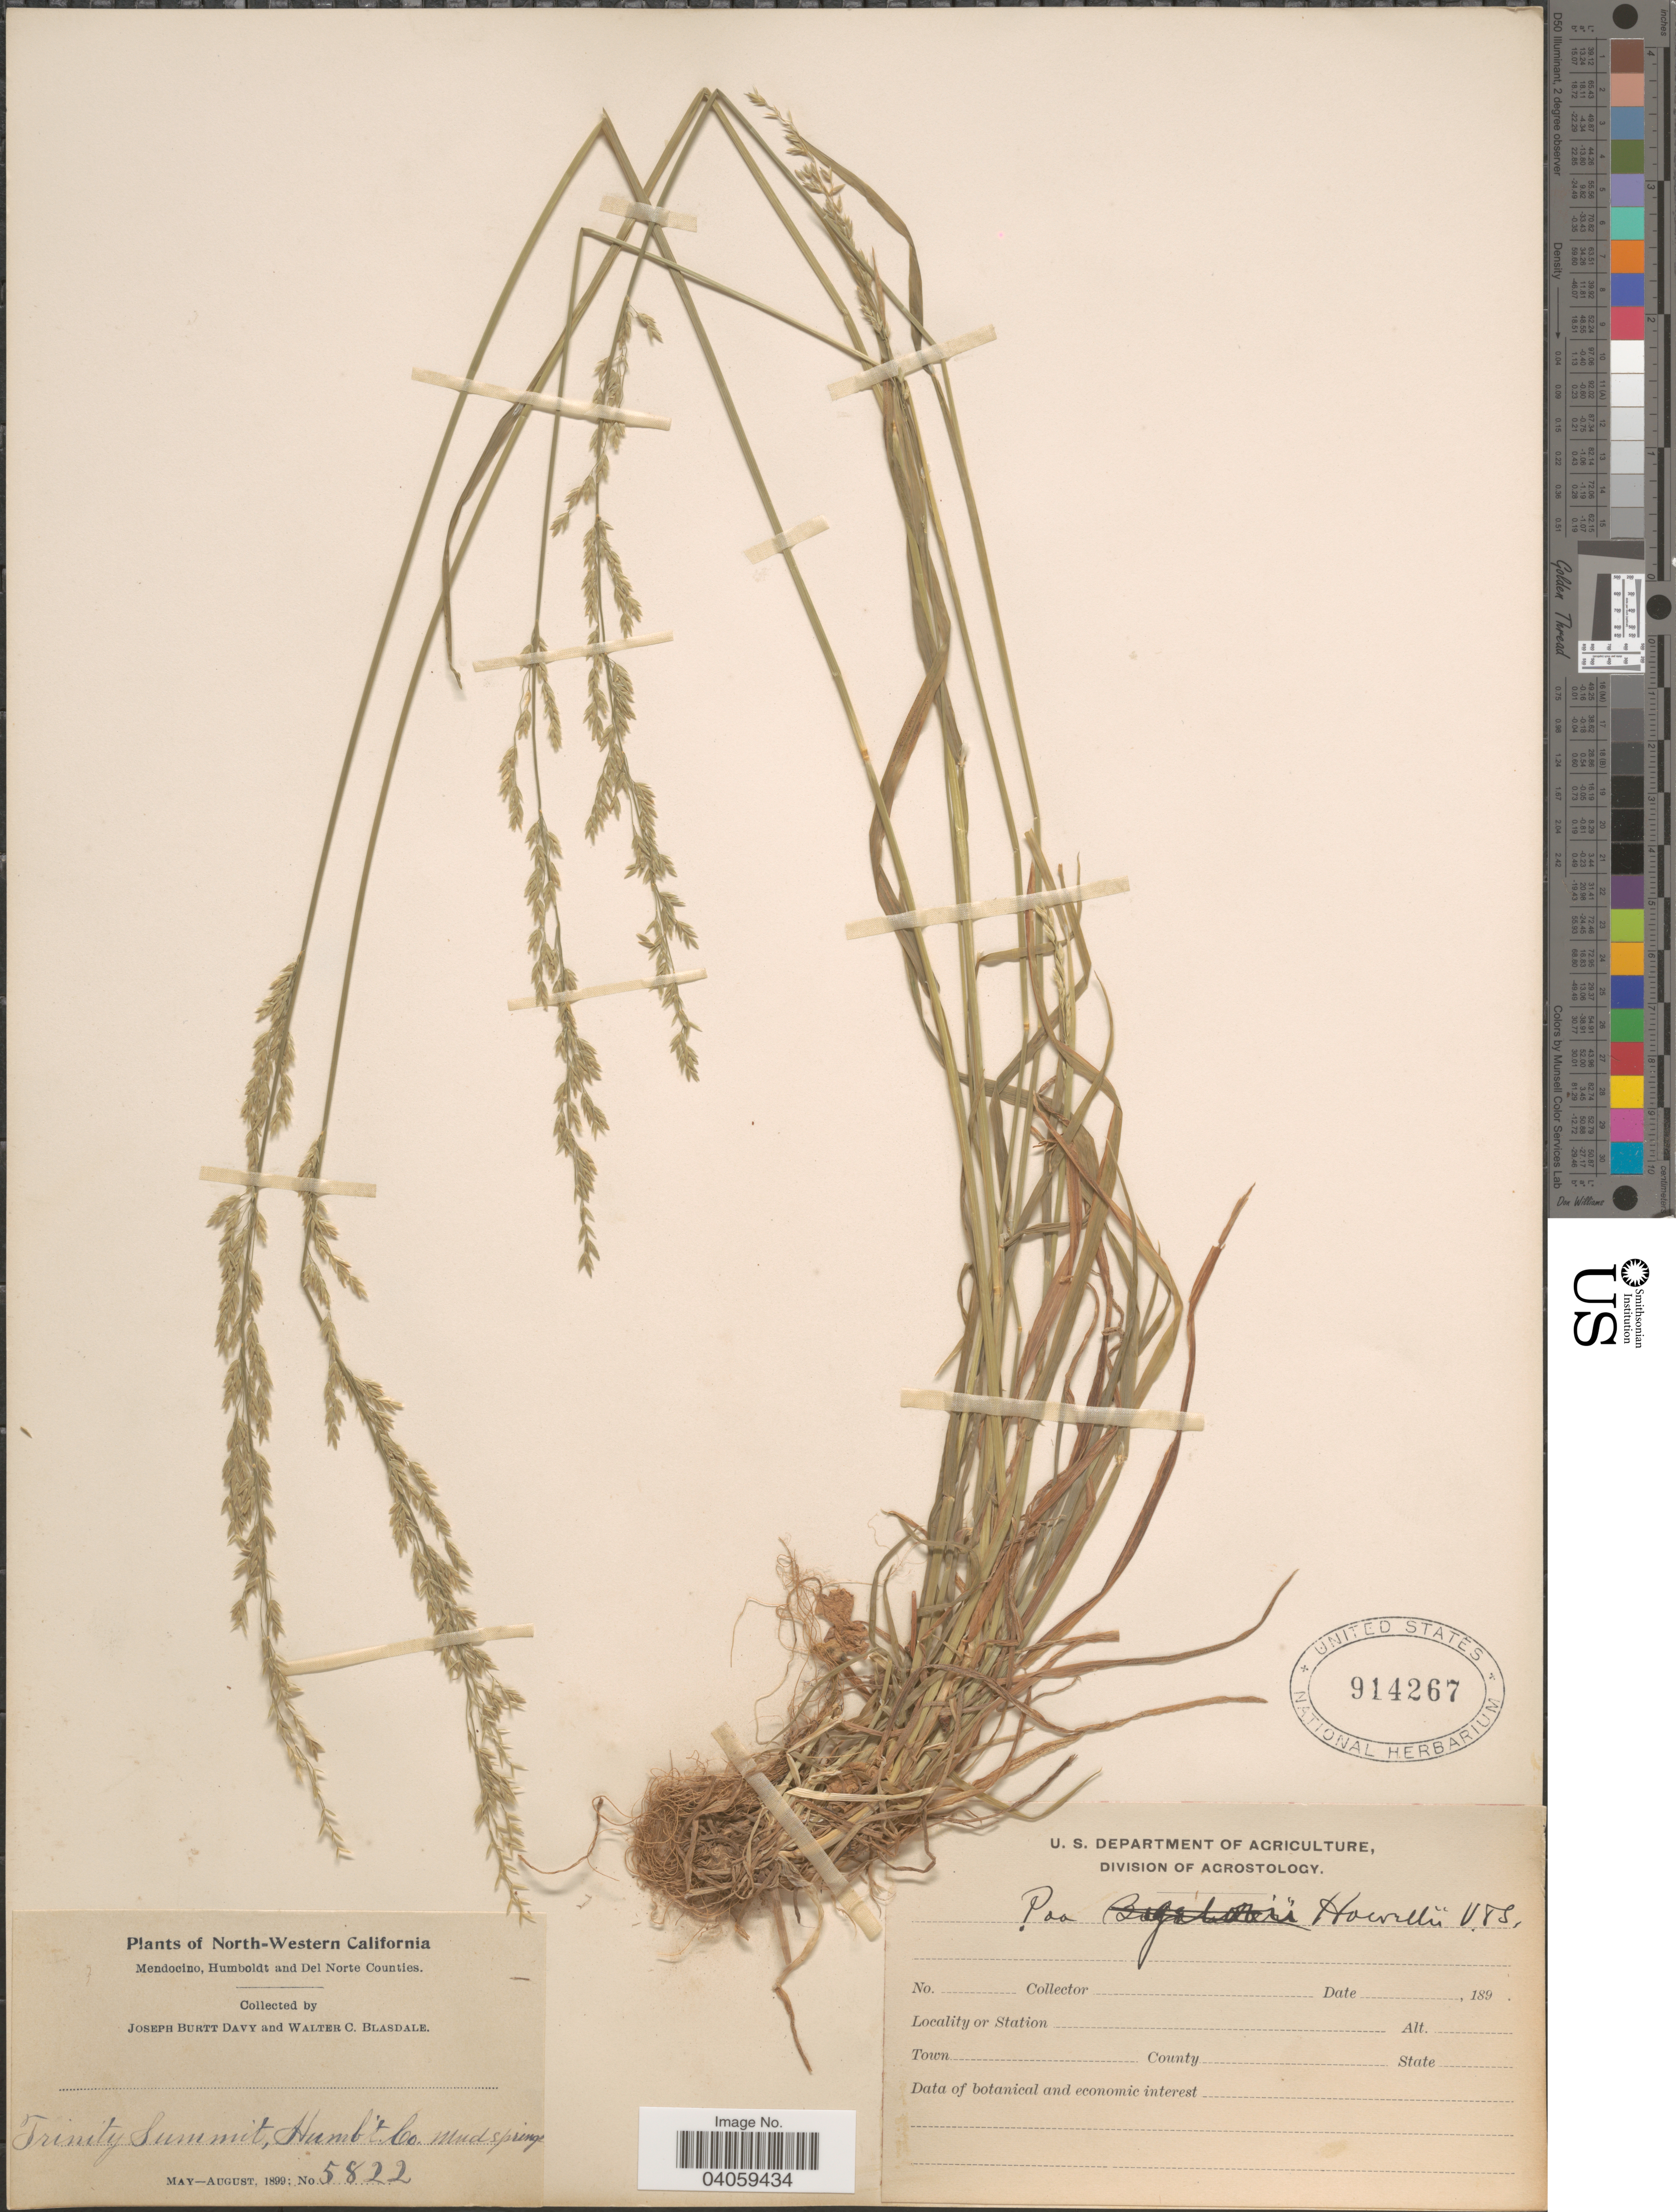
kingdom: Plantae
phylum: Tracheophyta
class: Liliopsida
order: Poales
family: Poaceae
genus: Poa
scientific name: Poa howellii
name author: Vasey & Scribn.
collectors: J. Burtt Davy & W. Blasdale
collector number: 5822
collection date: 1899-05/1899-08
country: United States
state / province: California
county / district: Humboldt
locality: North-Western California. Trinity Summit, Humboldt Co. mud spring.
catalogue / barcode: US 914267